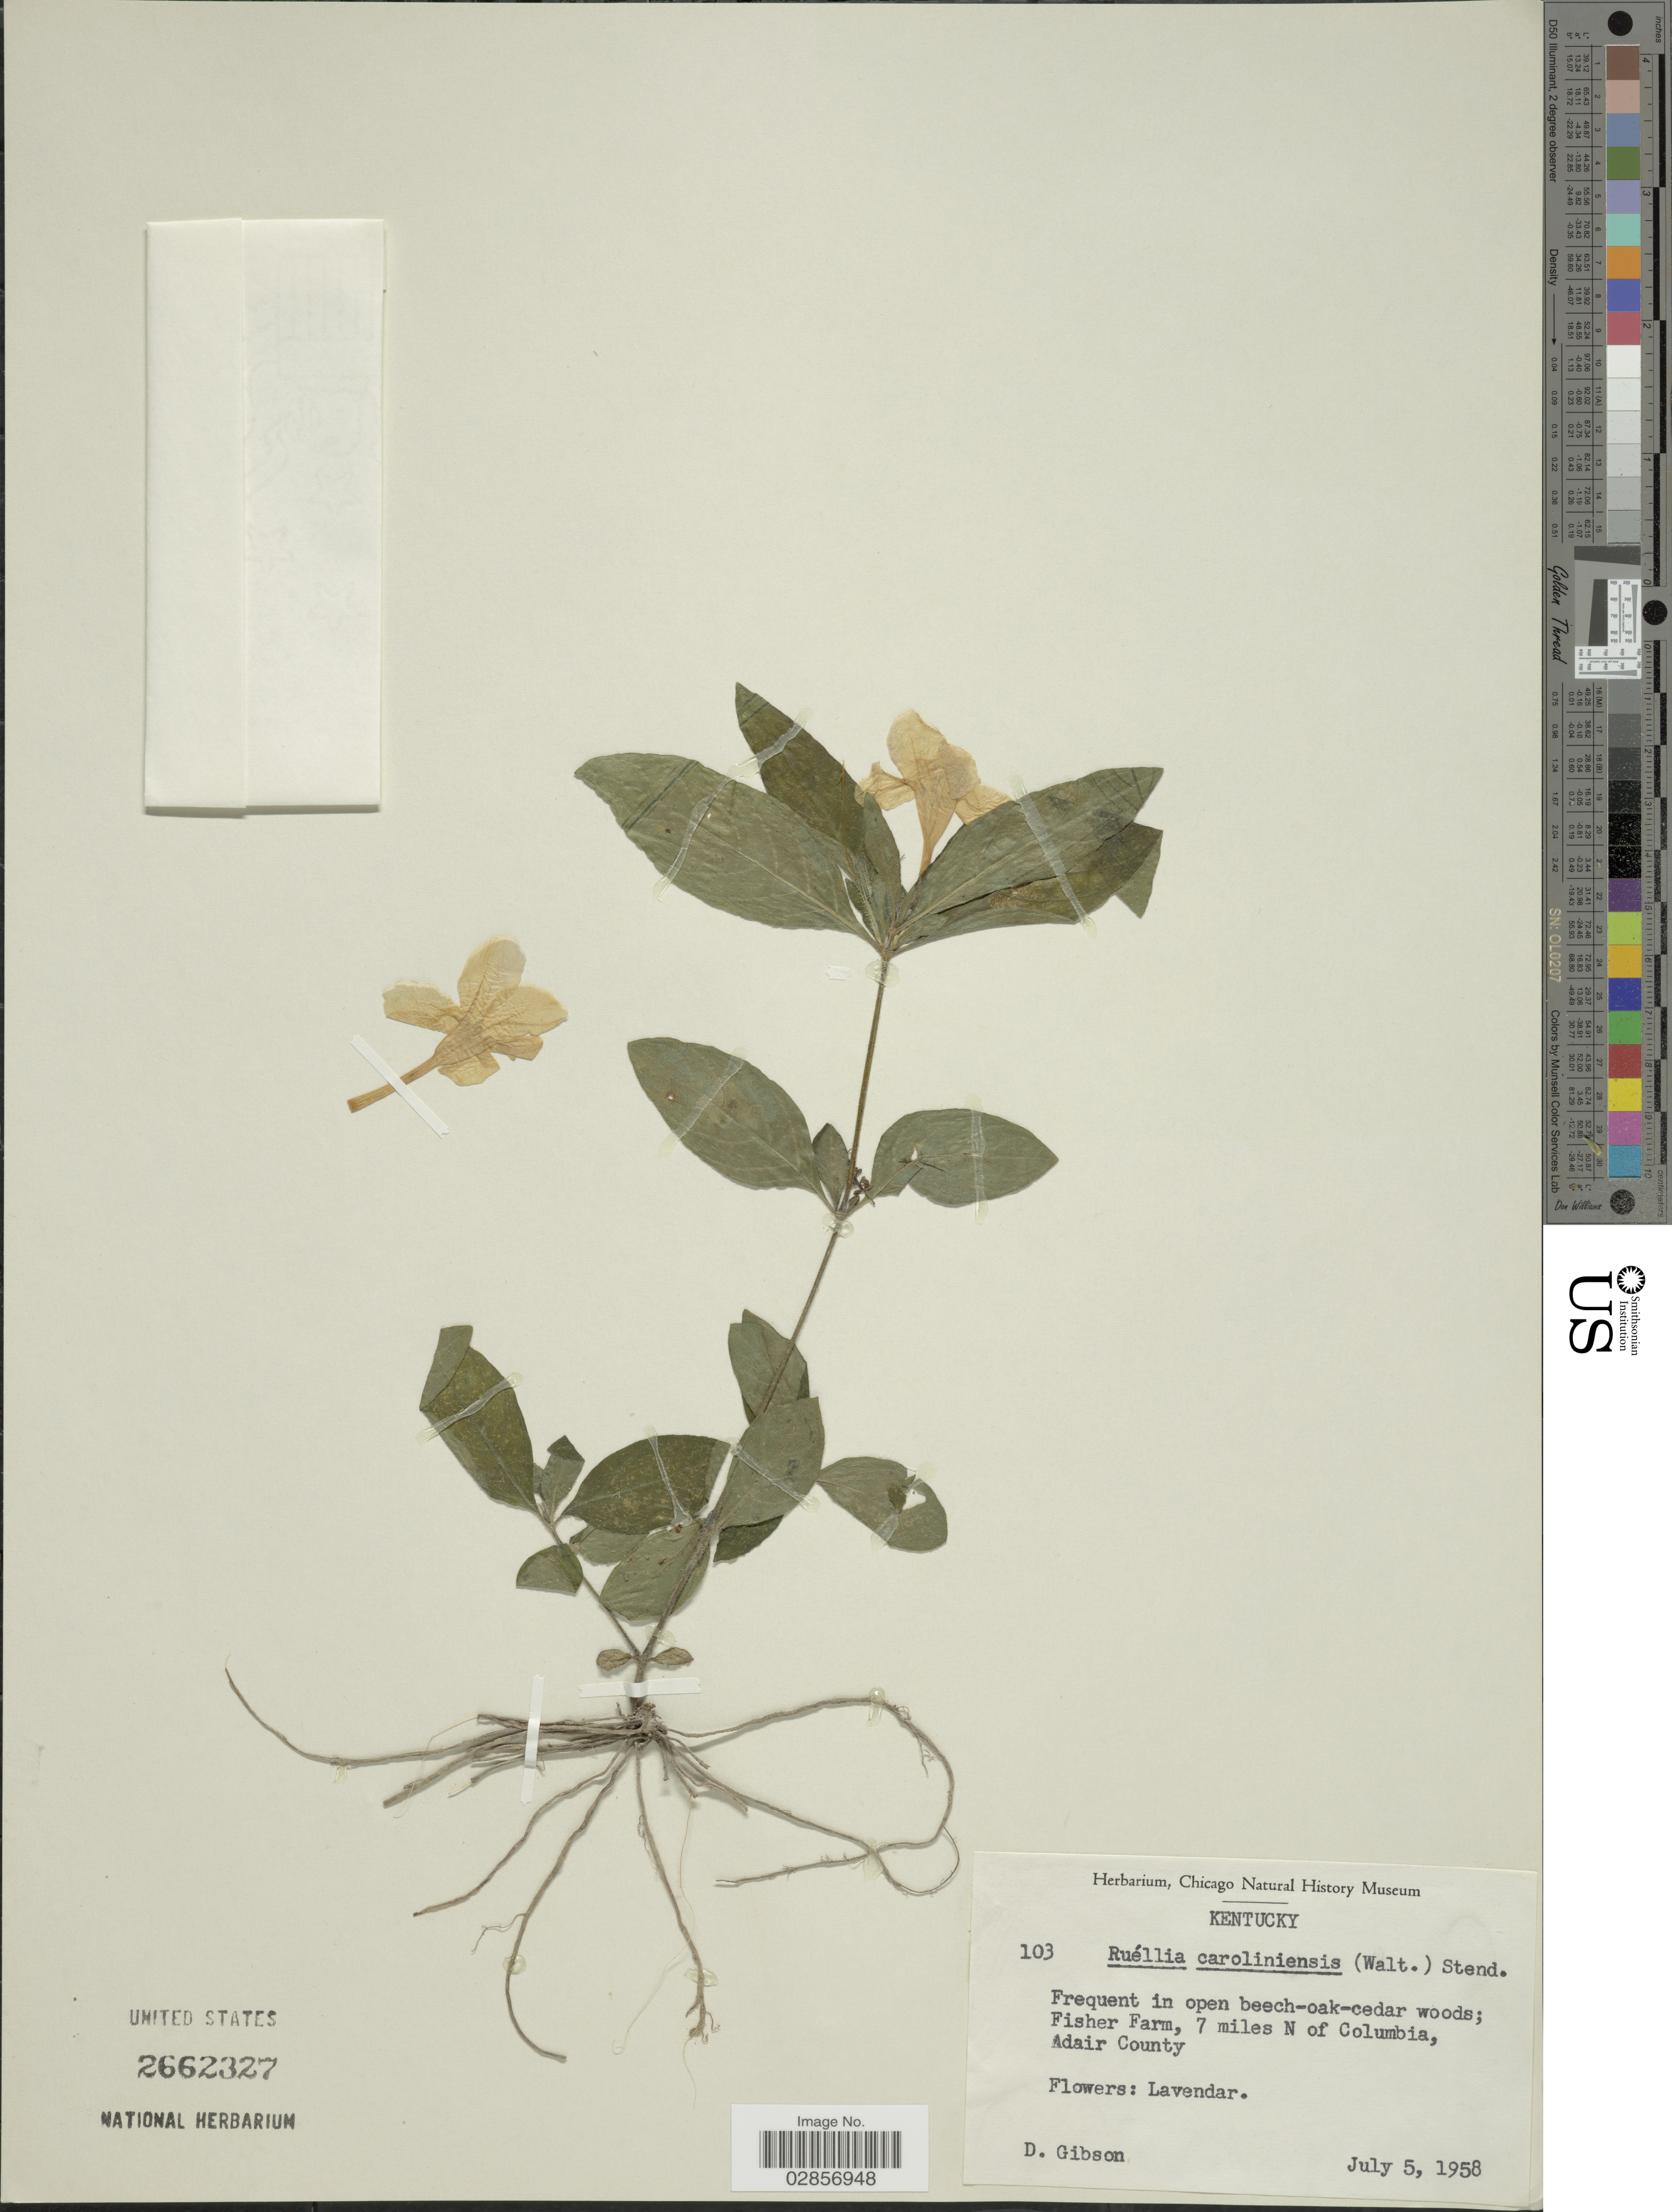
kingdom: Plantae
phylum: Tracheophyta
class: Magnoliopsida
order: Lamiales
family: Acanthaceae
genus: Ruellia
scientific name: Ruellia caroliniensis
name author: (J.F. Gmel.) Steud.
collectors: D. Gibson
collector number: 103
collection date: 1958-07-05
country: United States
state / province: Kentucky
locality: Fisher Farm, 7 miles N of Columbia, Adair County.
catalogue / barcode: US 2662327